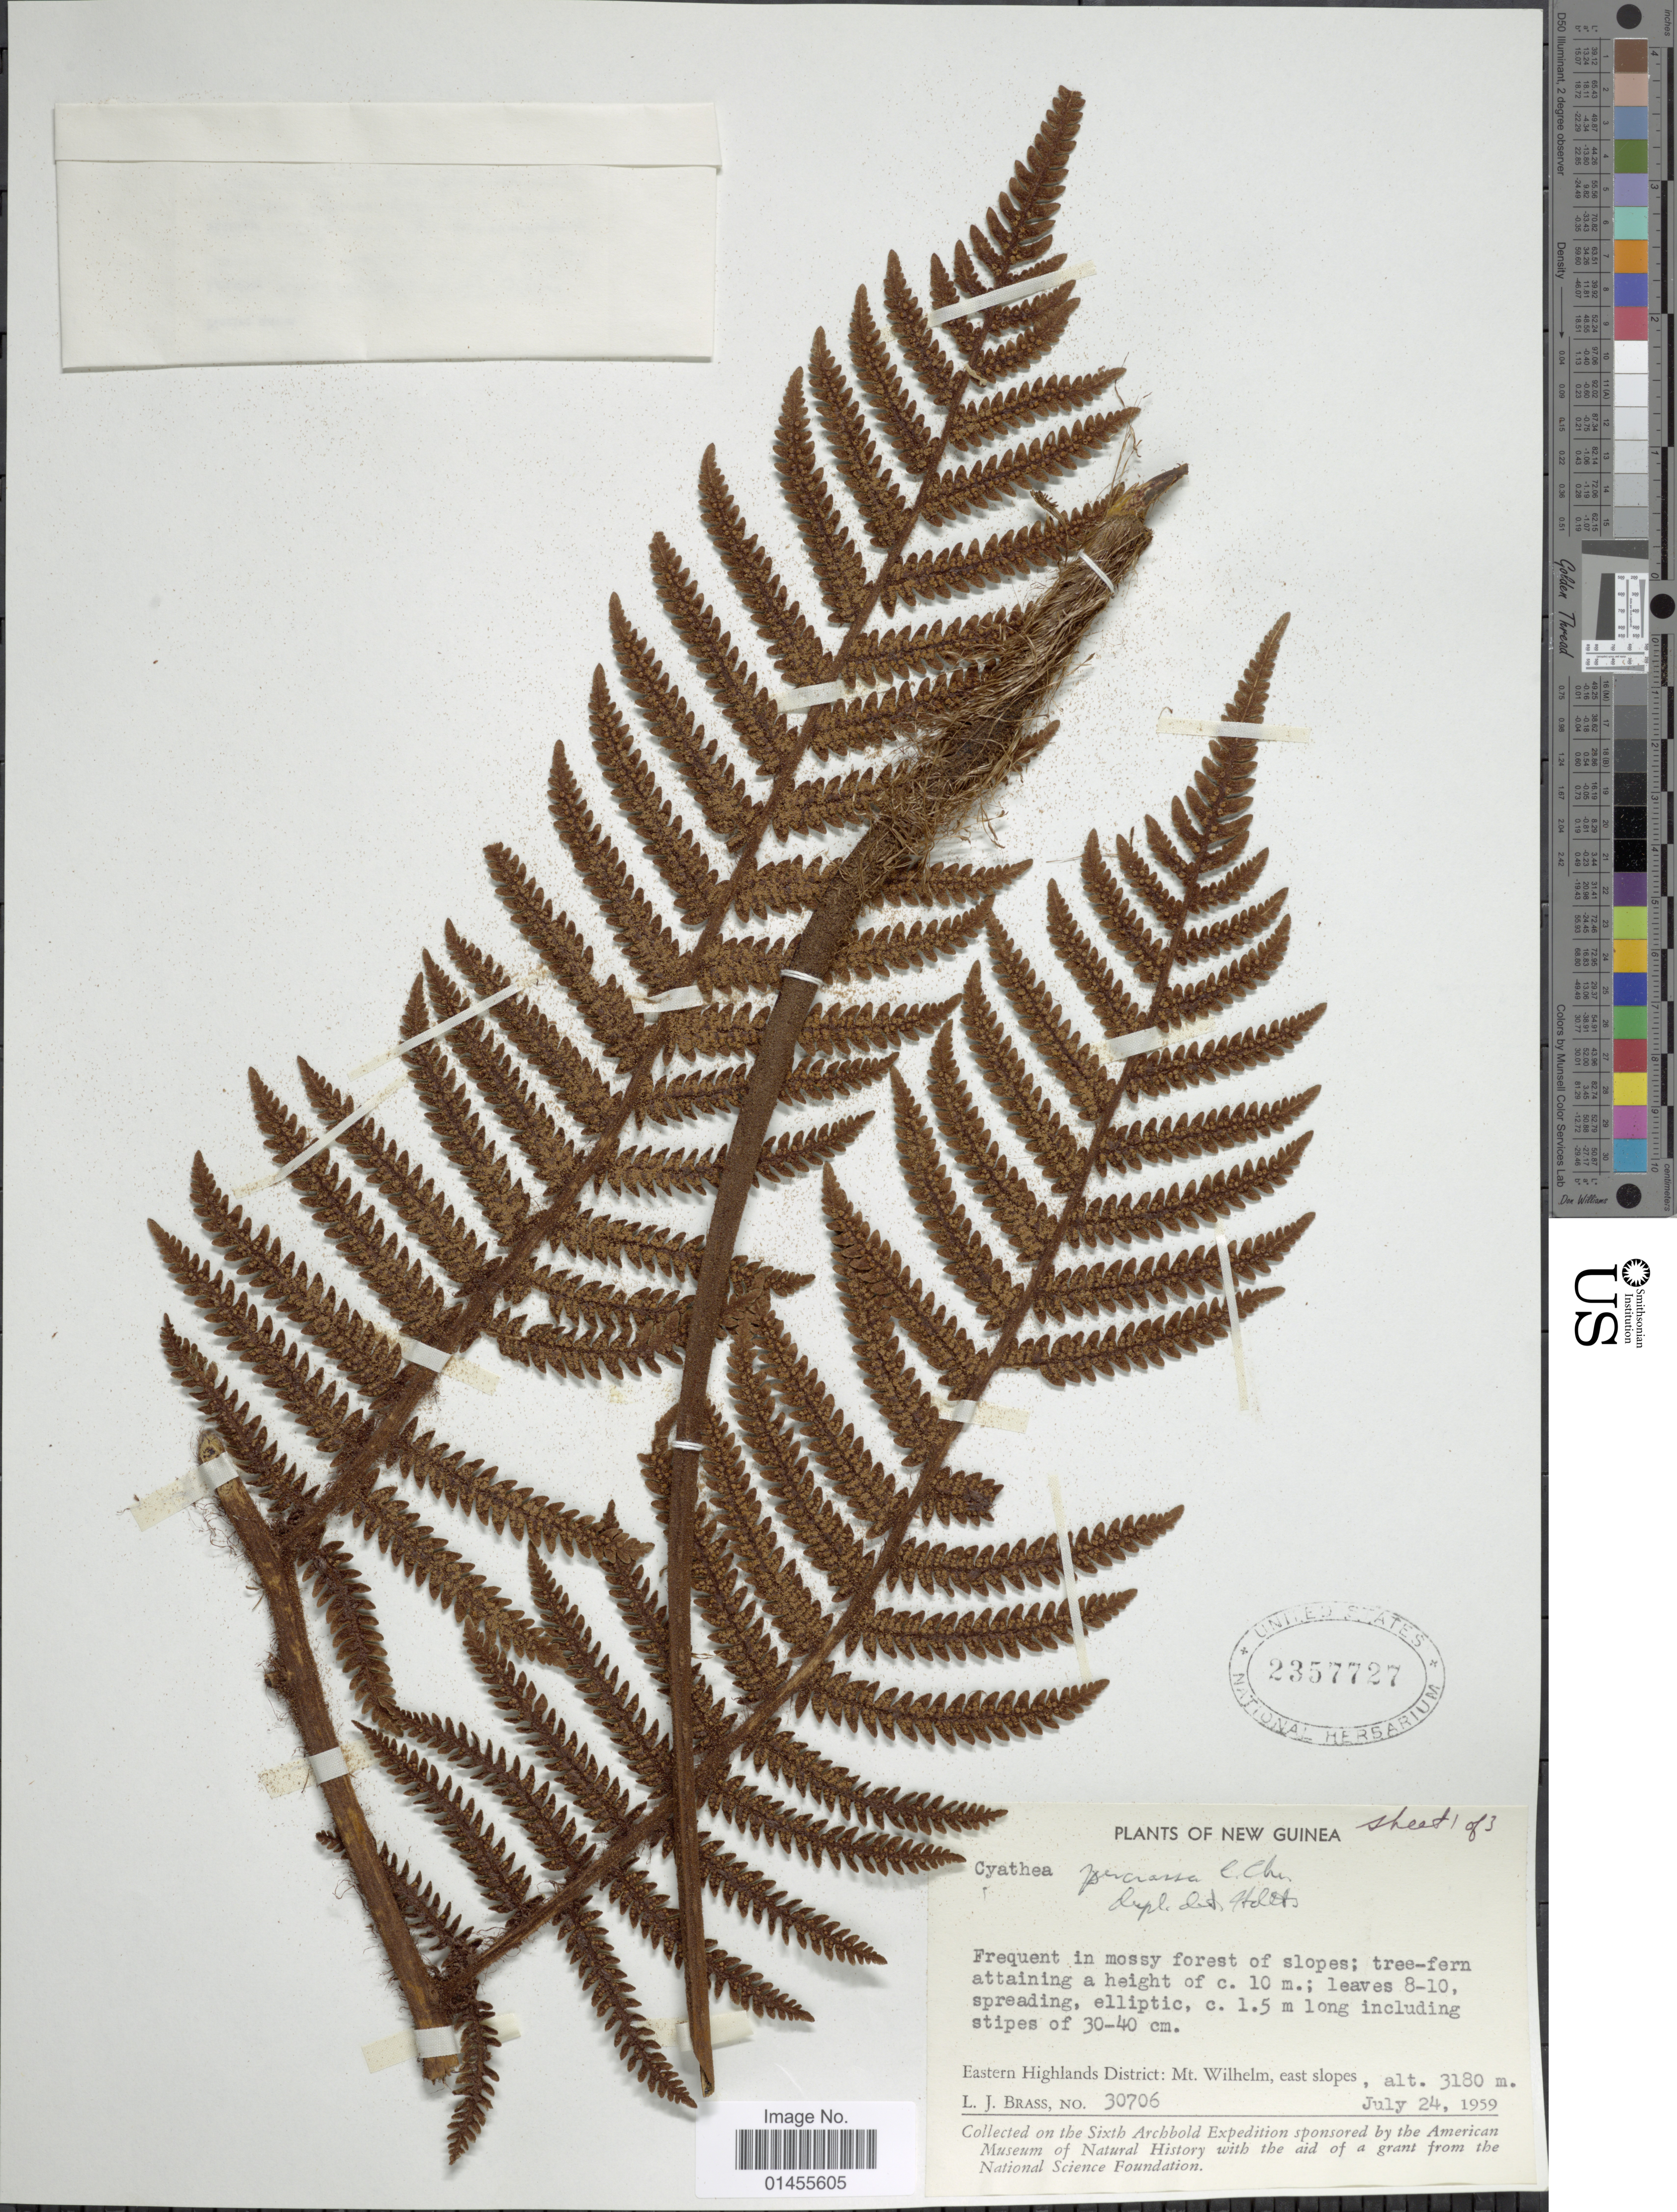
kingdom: Plantae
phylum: Tracheophyta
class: Polypodiopsida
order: Cyatheales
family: Cyatheaceae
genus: Alsophila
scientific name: Alsophila percrassa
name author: (C. Chr.) R.M. Tryon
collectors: L. J. Brass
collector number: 30706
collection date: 1959-07-24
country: Papua New Guinea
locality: New Guinea. Eastern Highlands District: Mt. Wilhelm, east slopes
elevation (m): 3180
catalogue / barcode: US 2357727